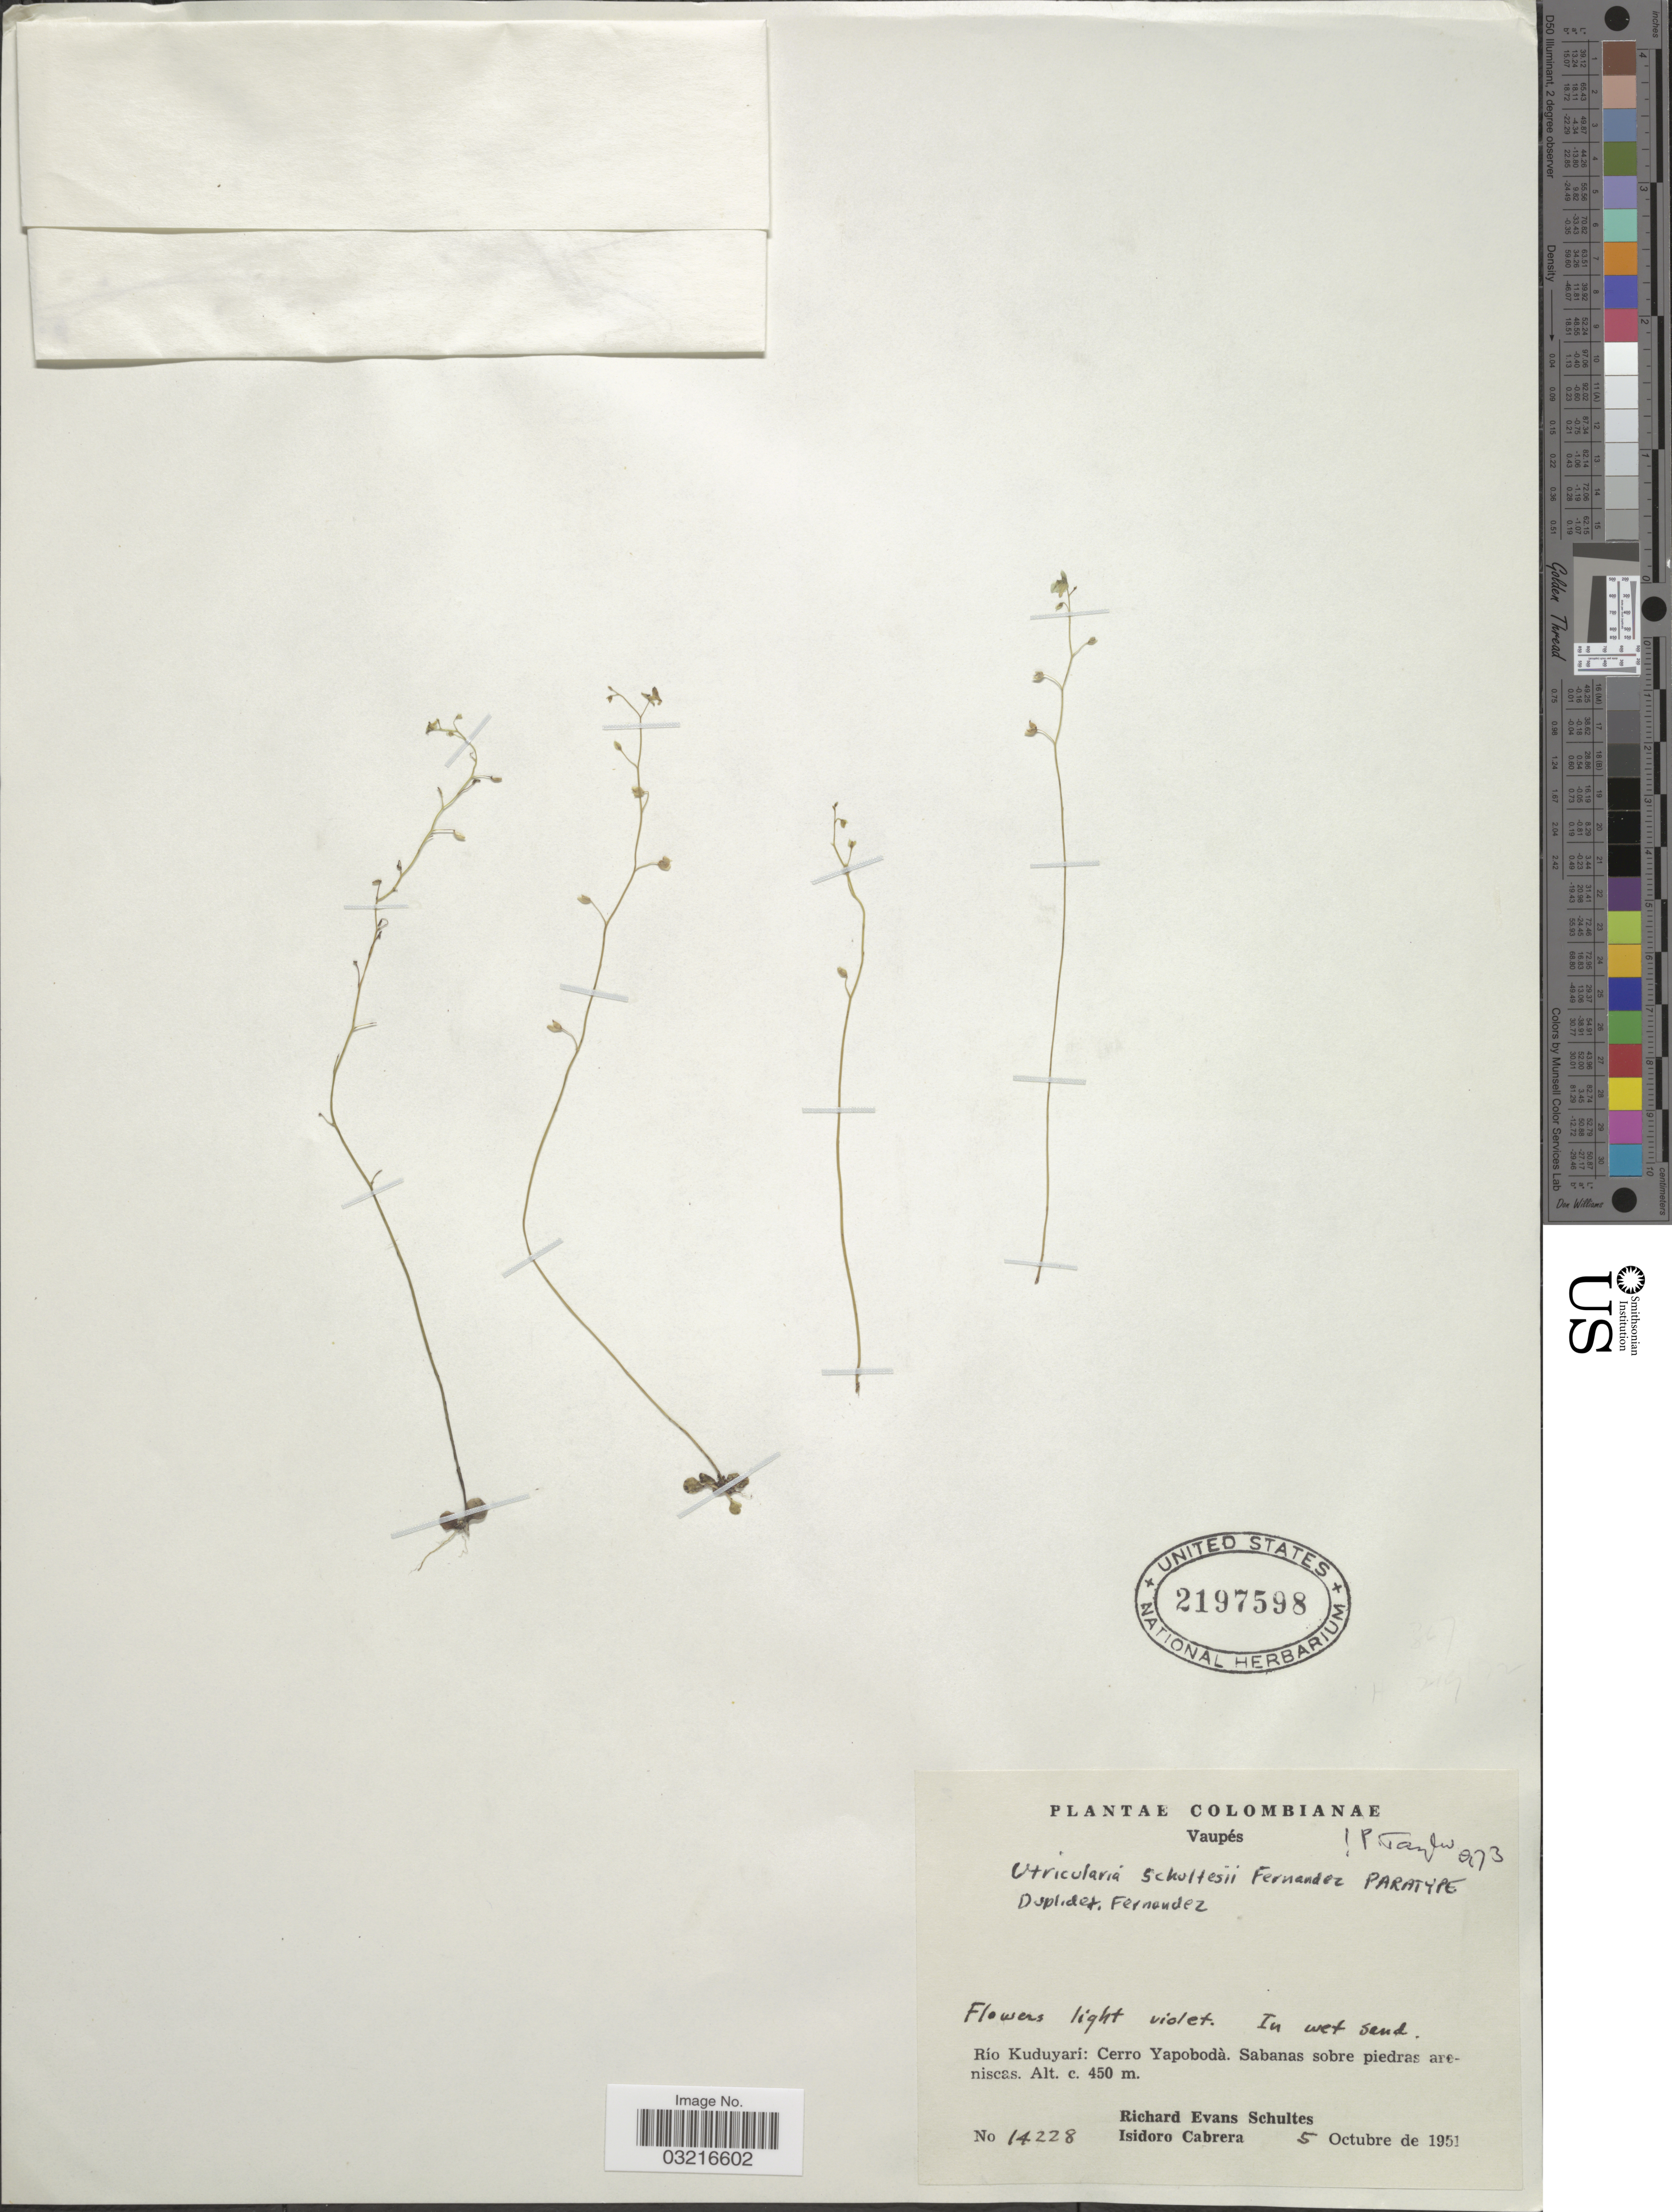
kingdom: Plantae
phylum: Tracheophyta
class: Magnoliopsida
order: Lamiales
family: Lentibulariaceae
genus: Utricularia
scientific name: Utricularia schultesii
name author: A. Fernández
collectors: R. E. Schultes & I. Cabrera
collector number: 14228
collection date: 1951-10-05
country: Colombia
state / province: Vaupés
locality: Río Kuduyari: Cerro Yapobodà.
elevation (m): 450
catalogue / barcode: US 2197598